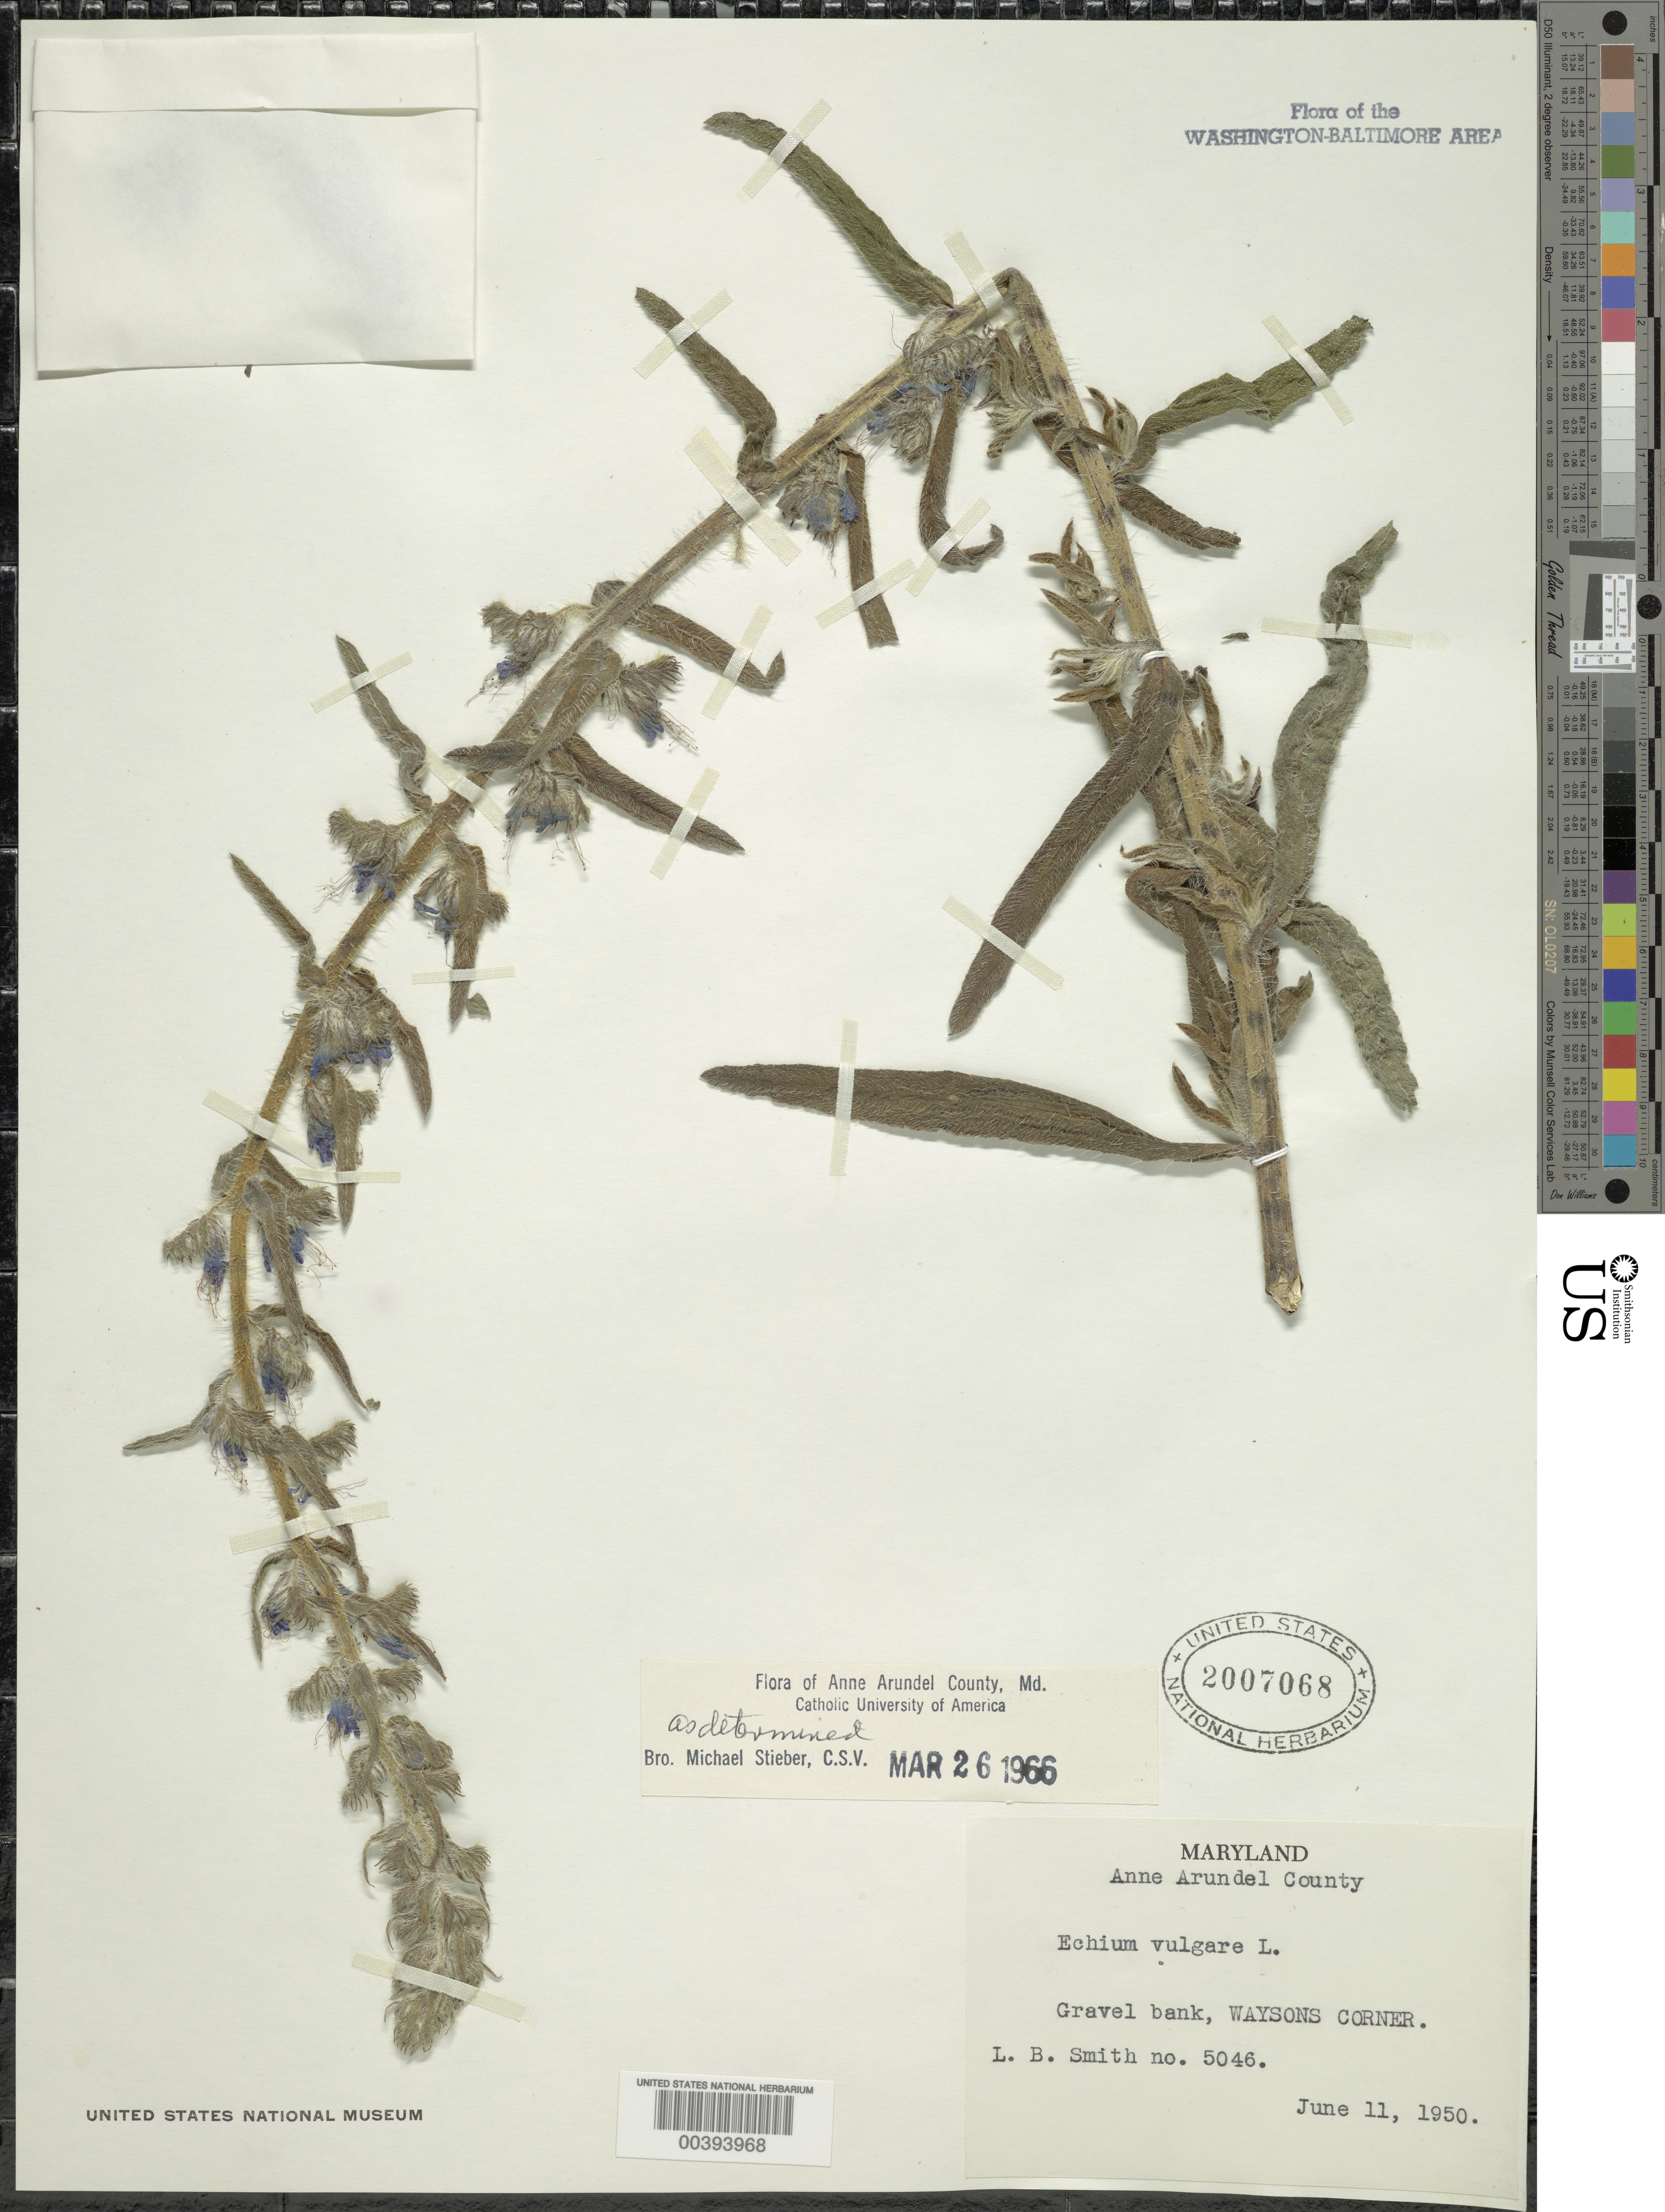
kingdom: Plantae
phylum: Tracheophyta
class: Magnoliopsida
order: Boraginales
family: Boraginaceae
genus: Echium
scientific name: Echium vulgare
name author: L.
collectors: L. Smith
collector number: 5046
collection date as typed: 11 Jun 1950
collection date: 1950-06-11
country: United States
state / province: Maryland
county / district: Anne Arundel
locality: Waysons corner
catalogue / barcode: US 2007068